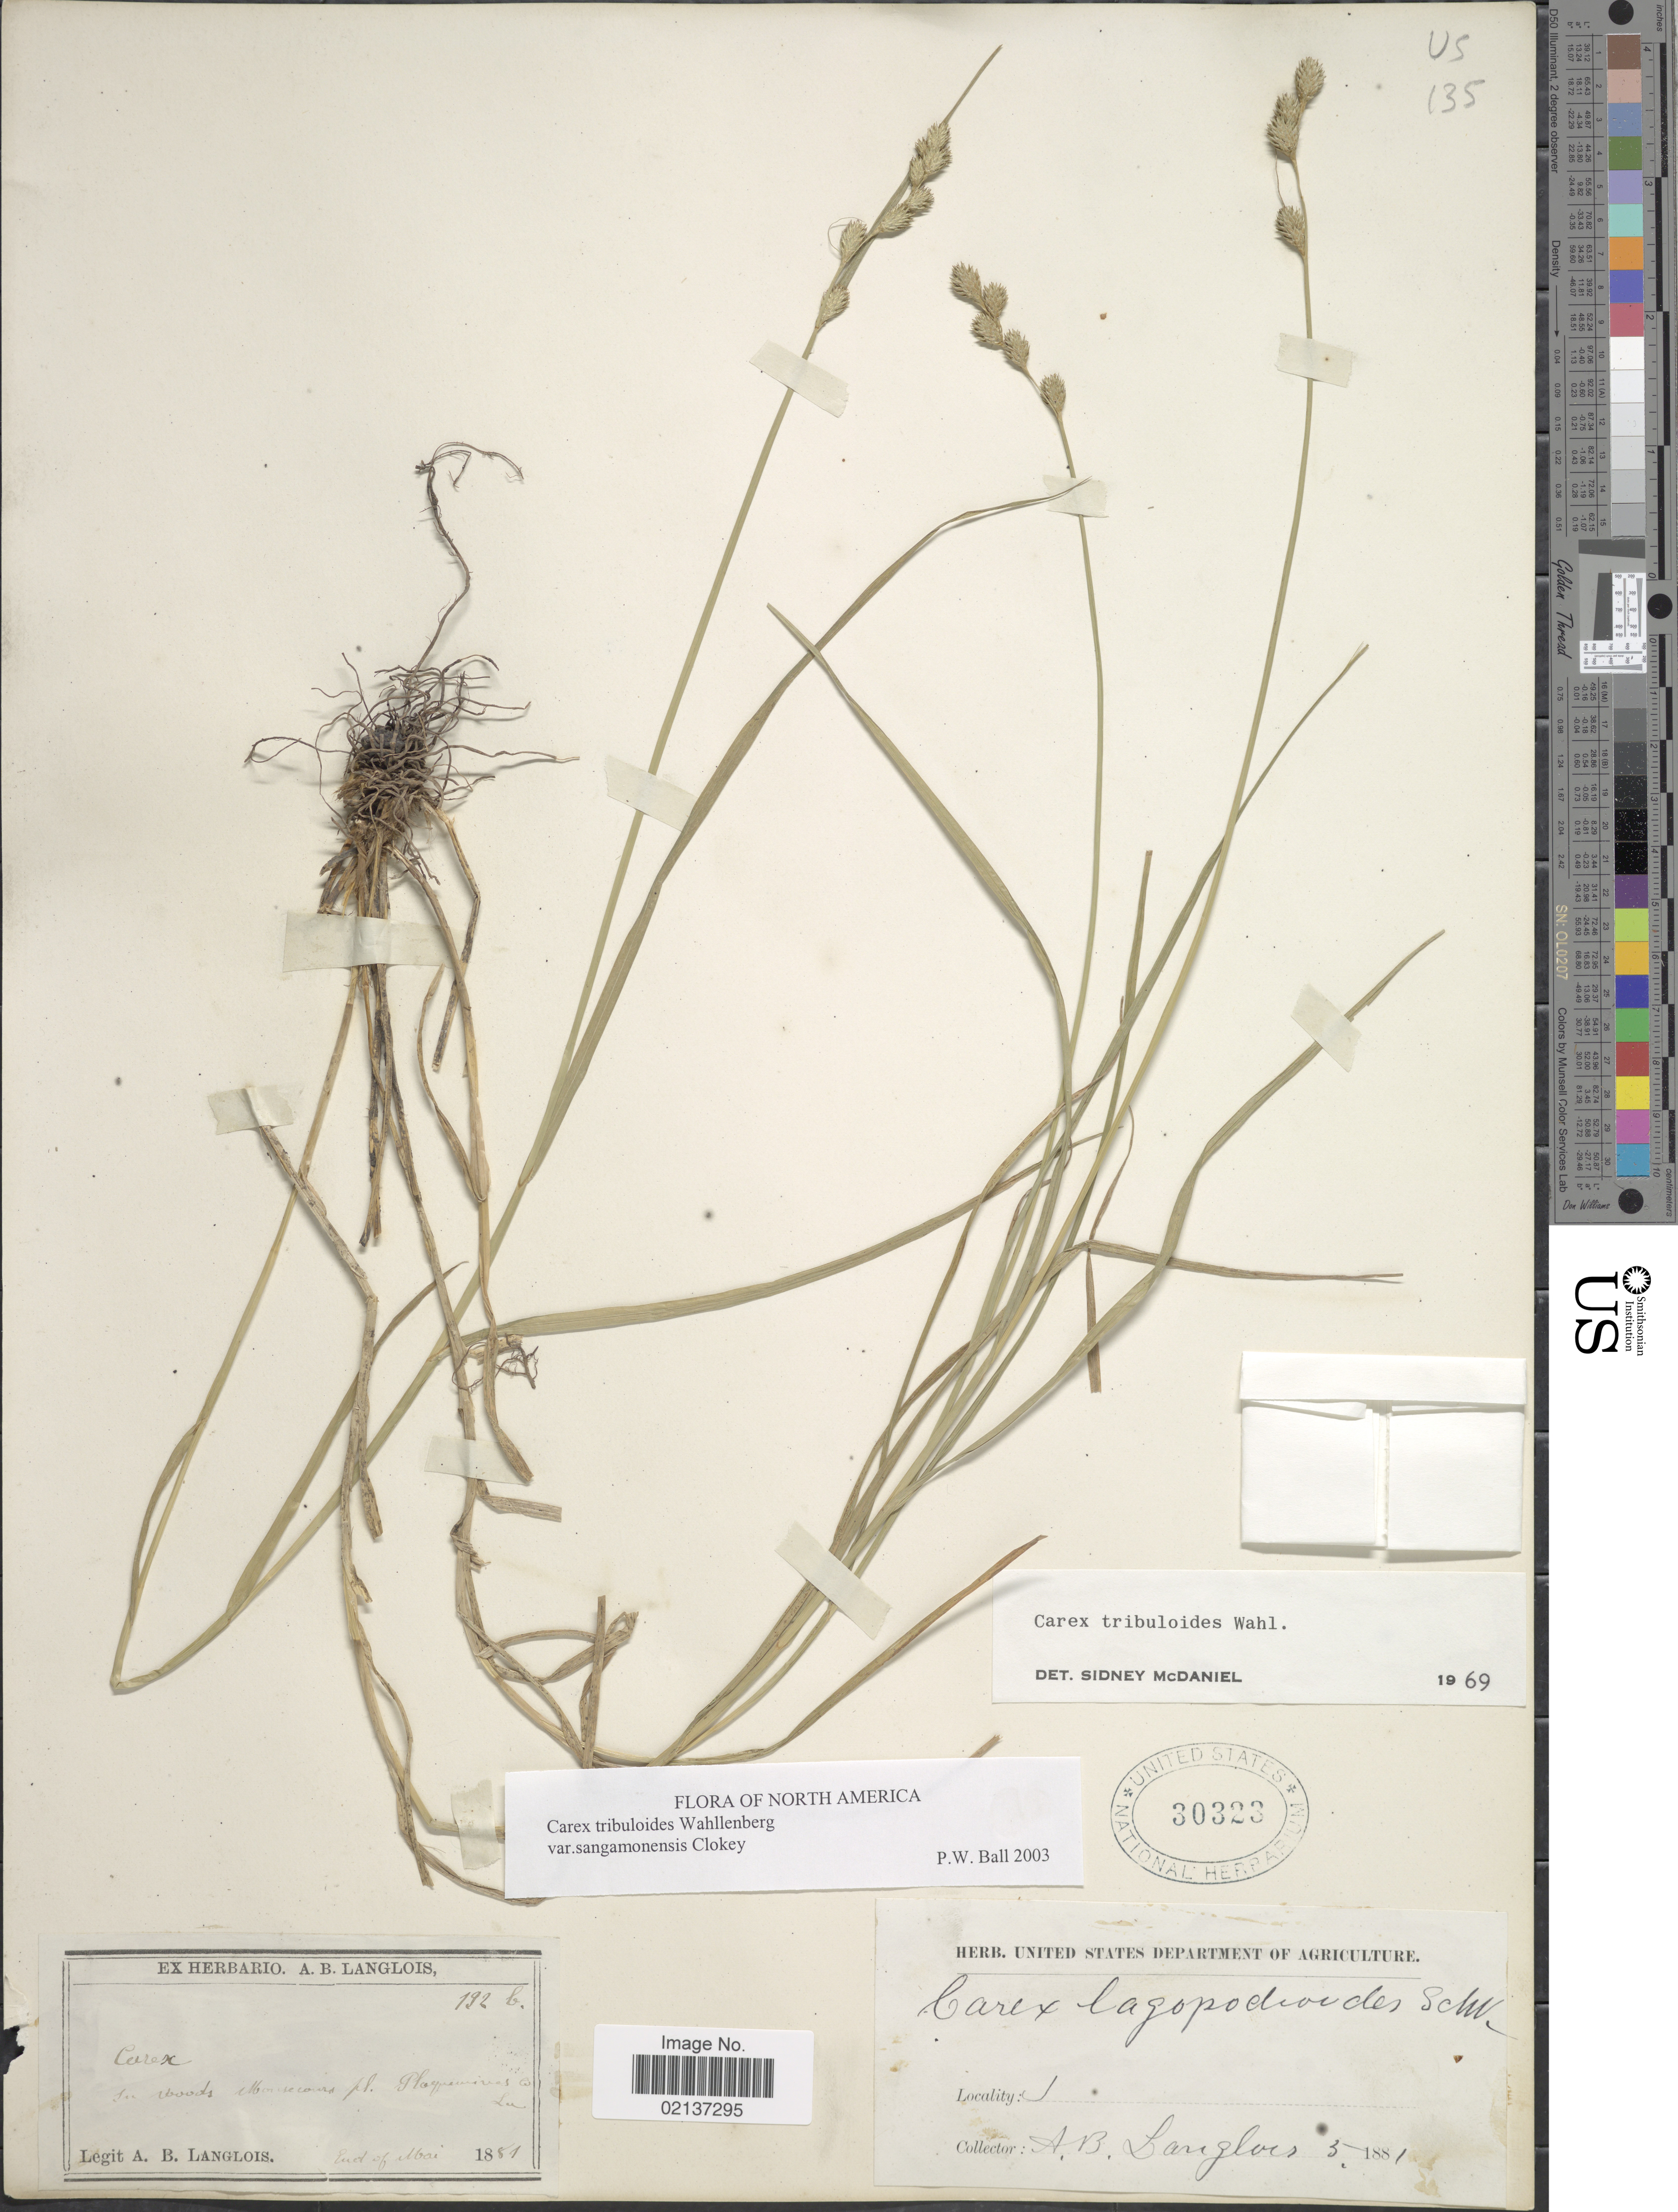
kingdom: Plantae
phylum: Tracheophyta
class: Liliopsida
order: Poales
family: Cyperaceae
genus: Carex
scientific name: Carex tribuloides var. sangamonensis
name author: Clokey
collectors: A. Langlois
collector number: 192b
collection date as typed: end of Mai 1881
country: United States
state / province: Louisiana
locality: In woods Moisecours, Plaquemines Co.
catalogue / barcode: US 30323